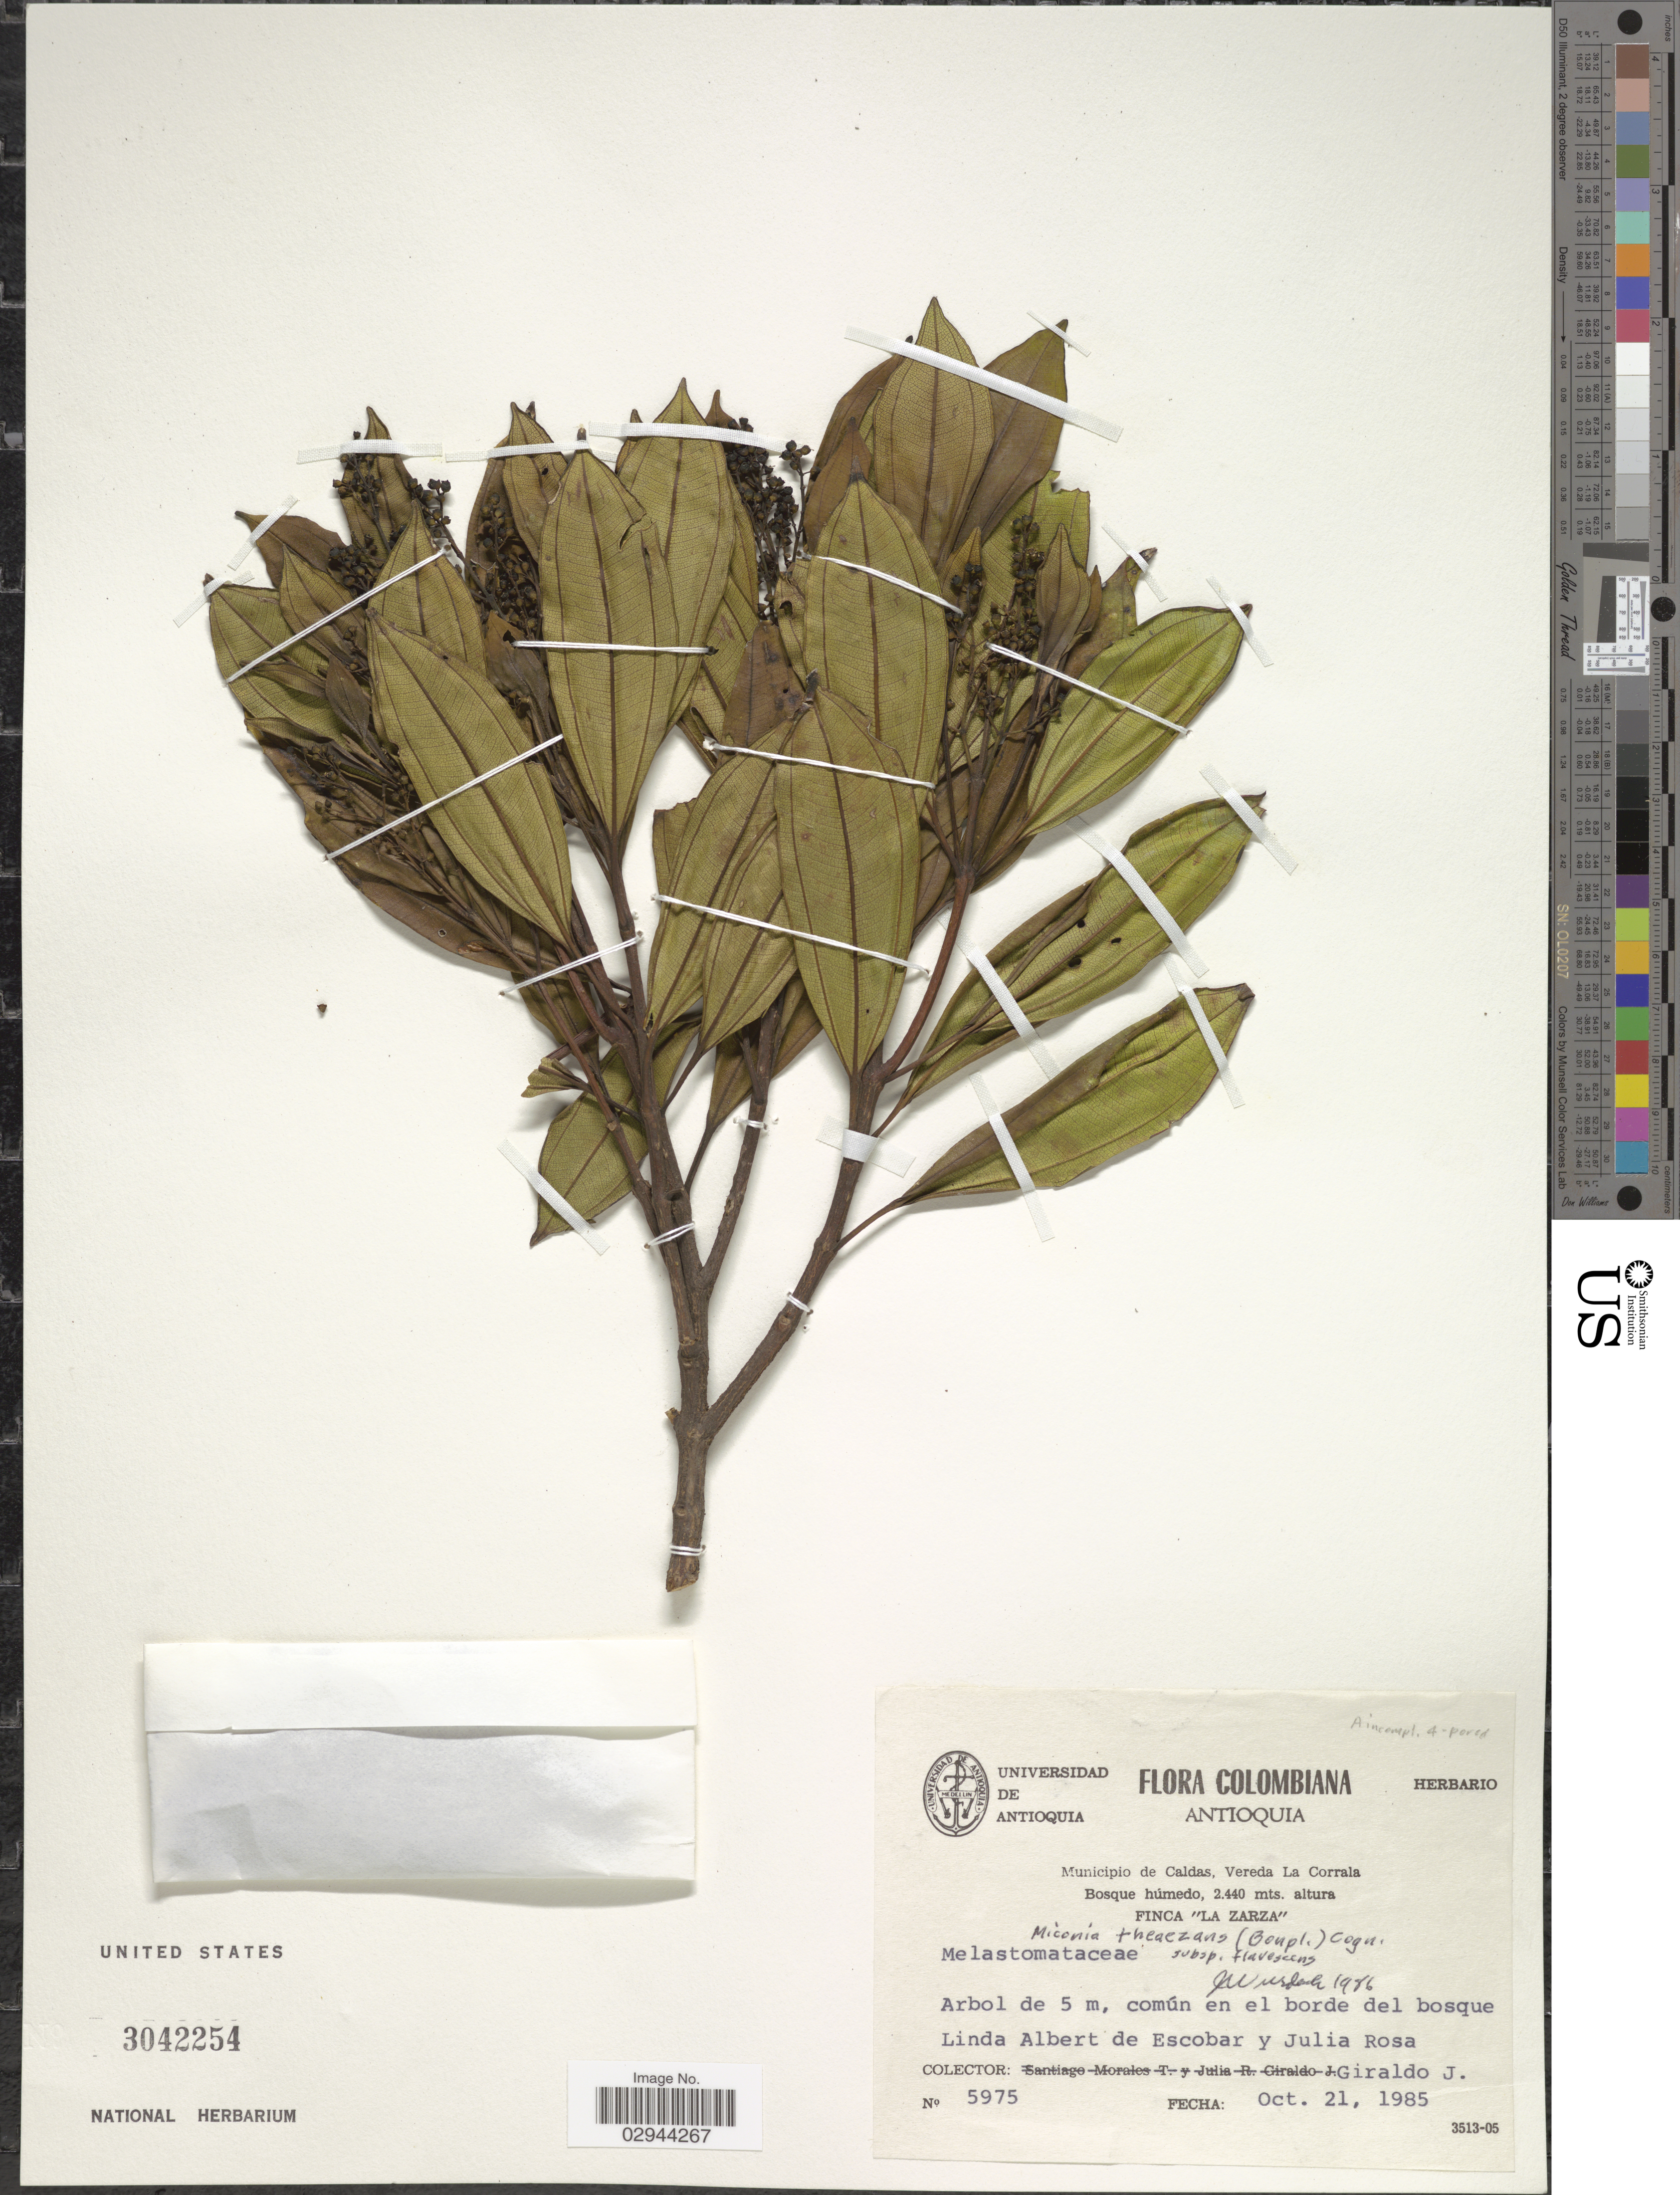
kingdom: Plantae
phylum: Tracheophyta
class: Magnoliopsida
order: Myrtales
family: Melastomataceae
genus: Miconia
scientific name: Miconia theizans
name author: (Bonpl.) Cogn.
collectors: L. K. de Escobar, J. Rosa & J. Giraldo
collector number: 5975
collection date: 1985-10-21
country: Colombia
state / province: Caldas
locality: Municipio de Caldas, Vereda La Corraia, Finca "La Zarza".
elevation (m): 2440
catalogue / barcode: US 3042254